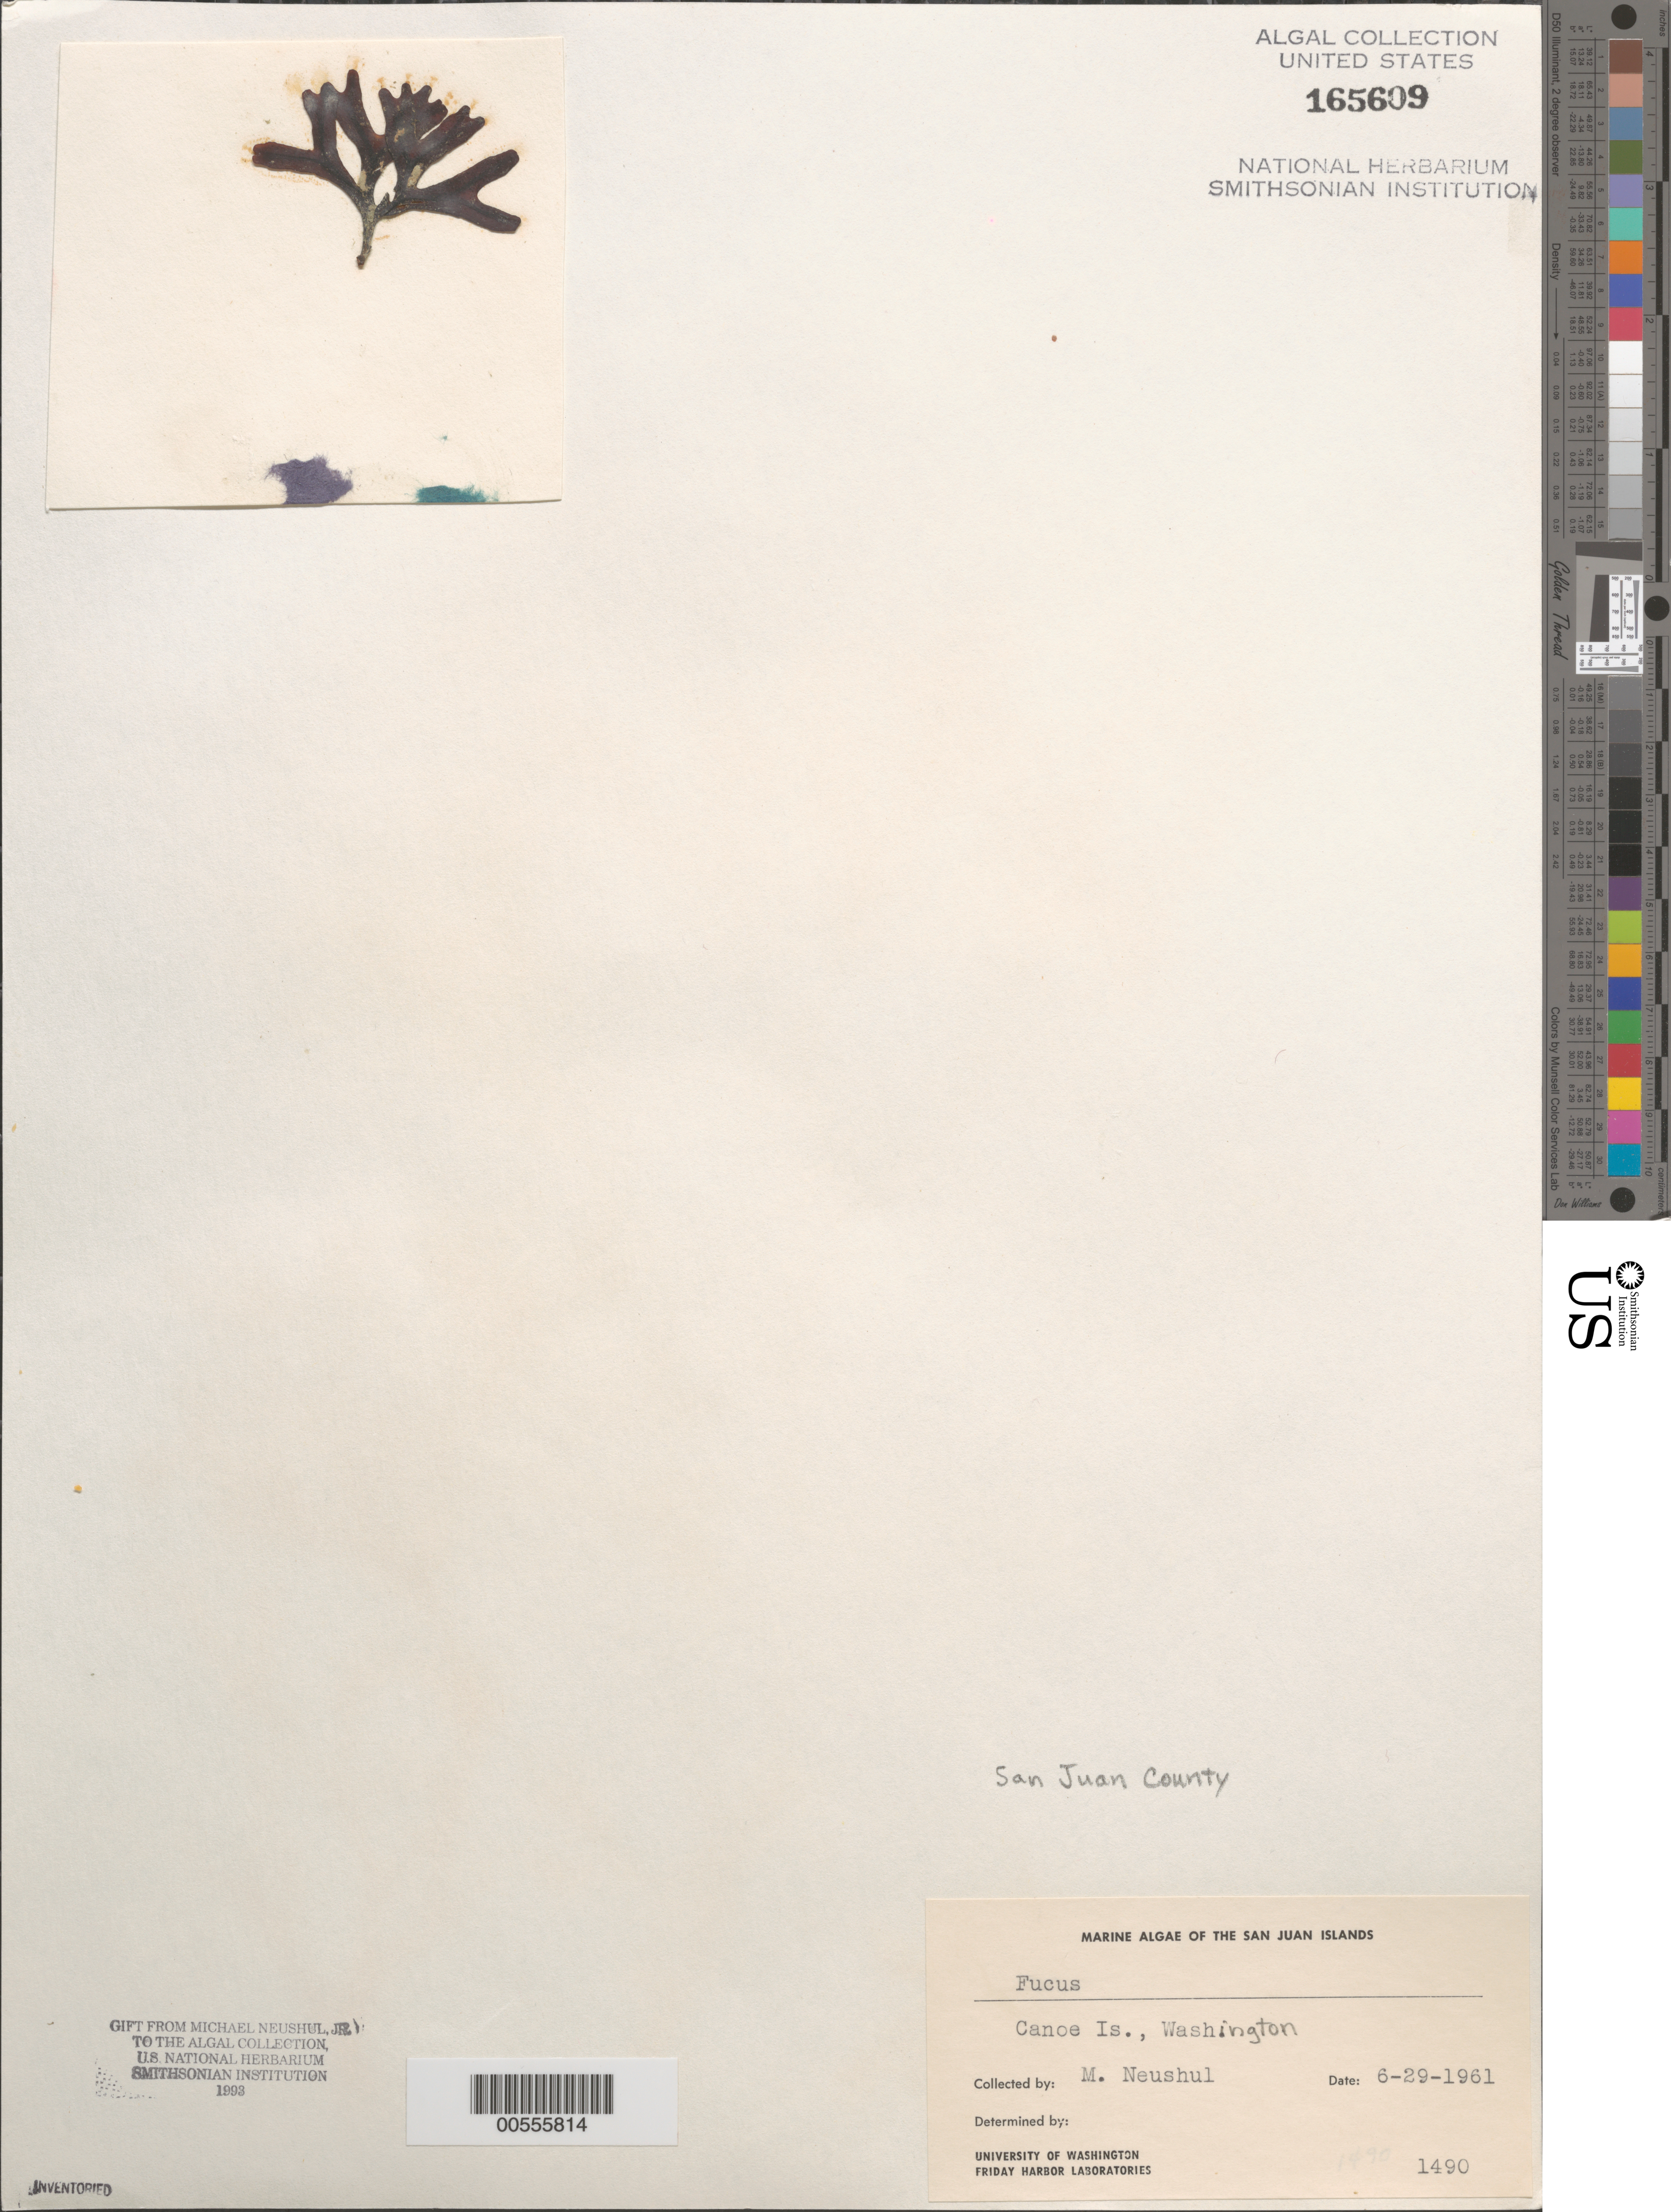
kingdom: Chromista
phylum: Ochrophyta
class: Phaeophyceae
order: Fucales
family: Fucaceae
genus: Fucus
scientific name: Fucus sp.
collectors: M. Neushul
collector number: Neushul 1490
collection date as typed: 29 Jun 1961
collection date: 1961-06-29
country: United States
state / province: Washington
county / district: San Juan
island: Canoe Island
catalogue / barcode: US 165609